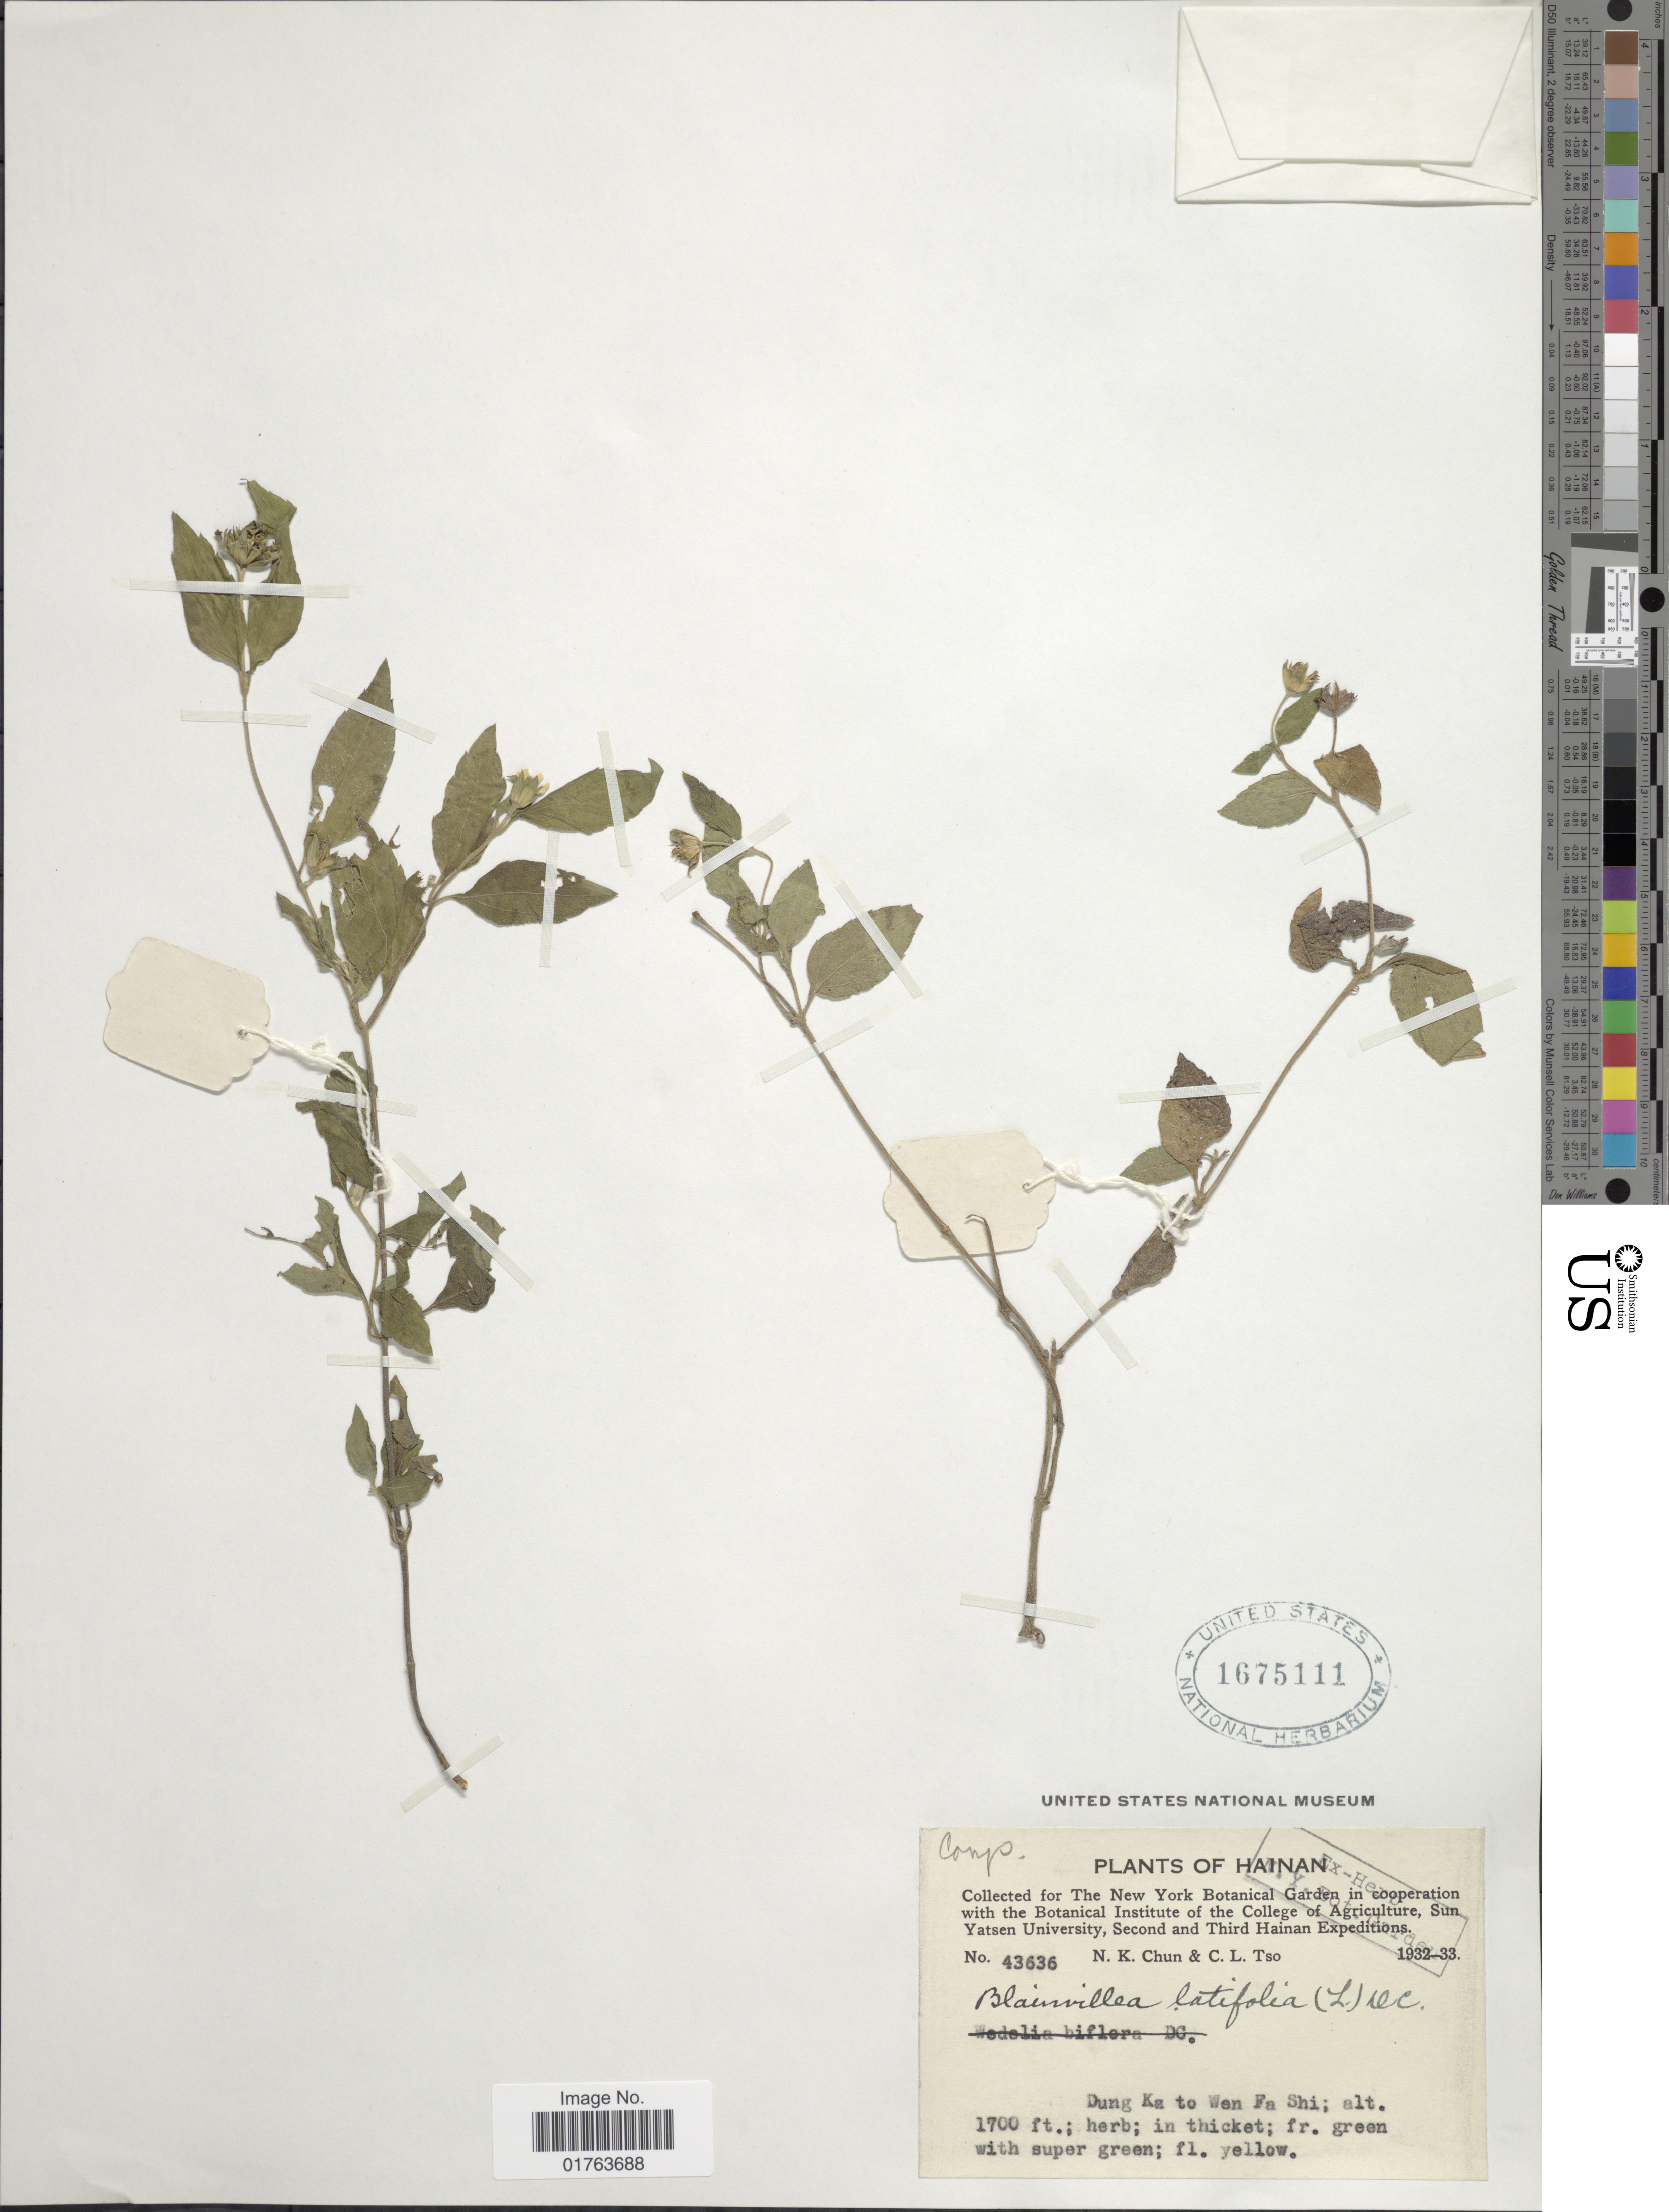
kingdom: Plantae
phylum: Tracheophyta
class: Magnoliopsida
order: Asterales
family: Asteraceae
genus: Blainvillea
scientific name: Blainvillea latifolia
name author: (L.) DC.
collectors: N. K. Chun & C. Tso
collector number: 43636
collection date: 1932/1933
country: China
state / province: Hainan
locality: Hainan, Dung Ka to Wen Fa Shi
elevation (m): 518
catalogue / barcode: US 1675111